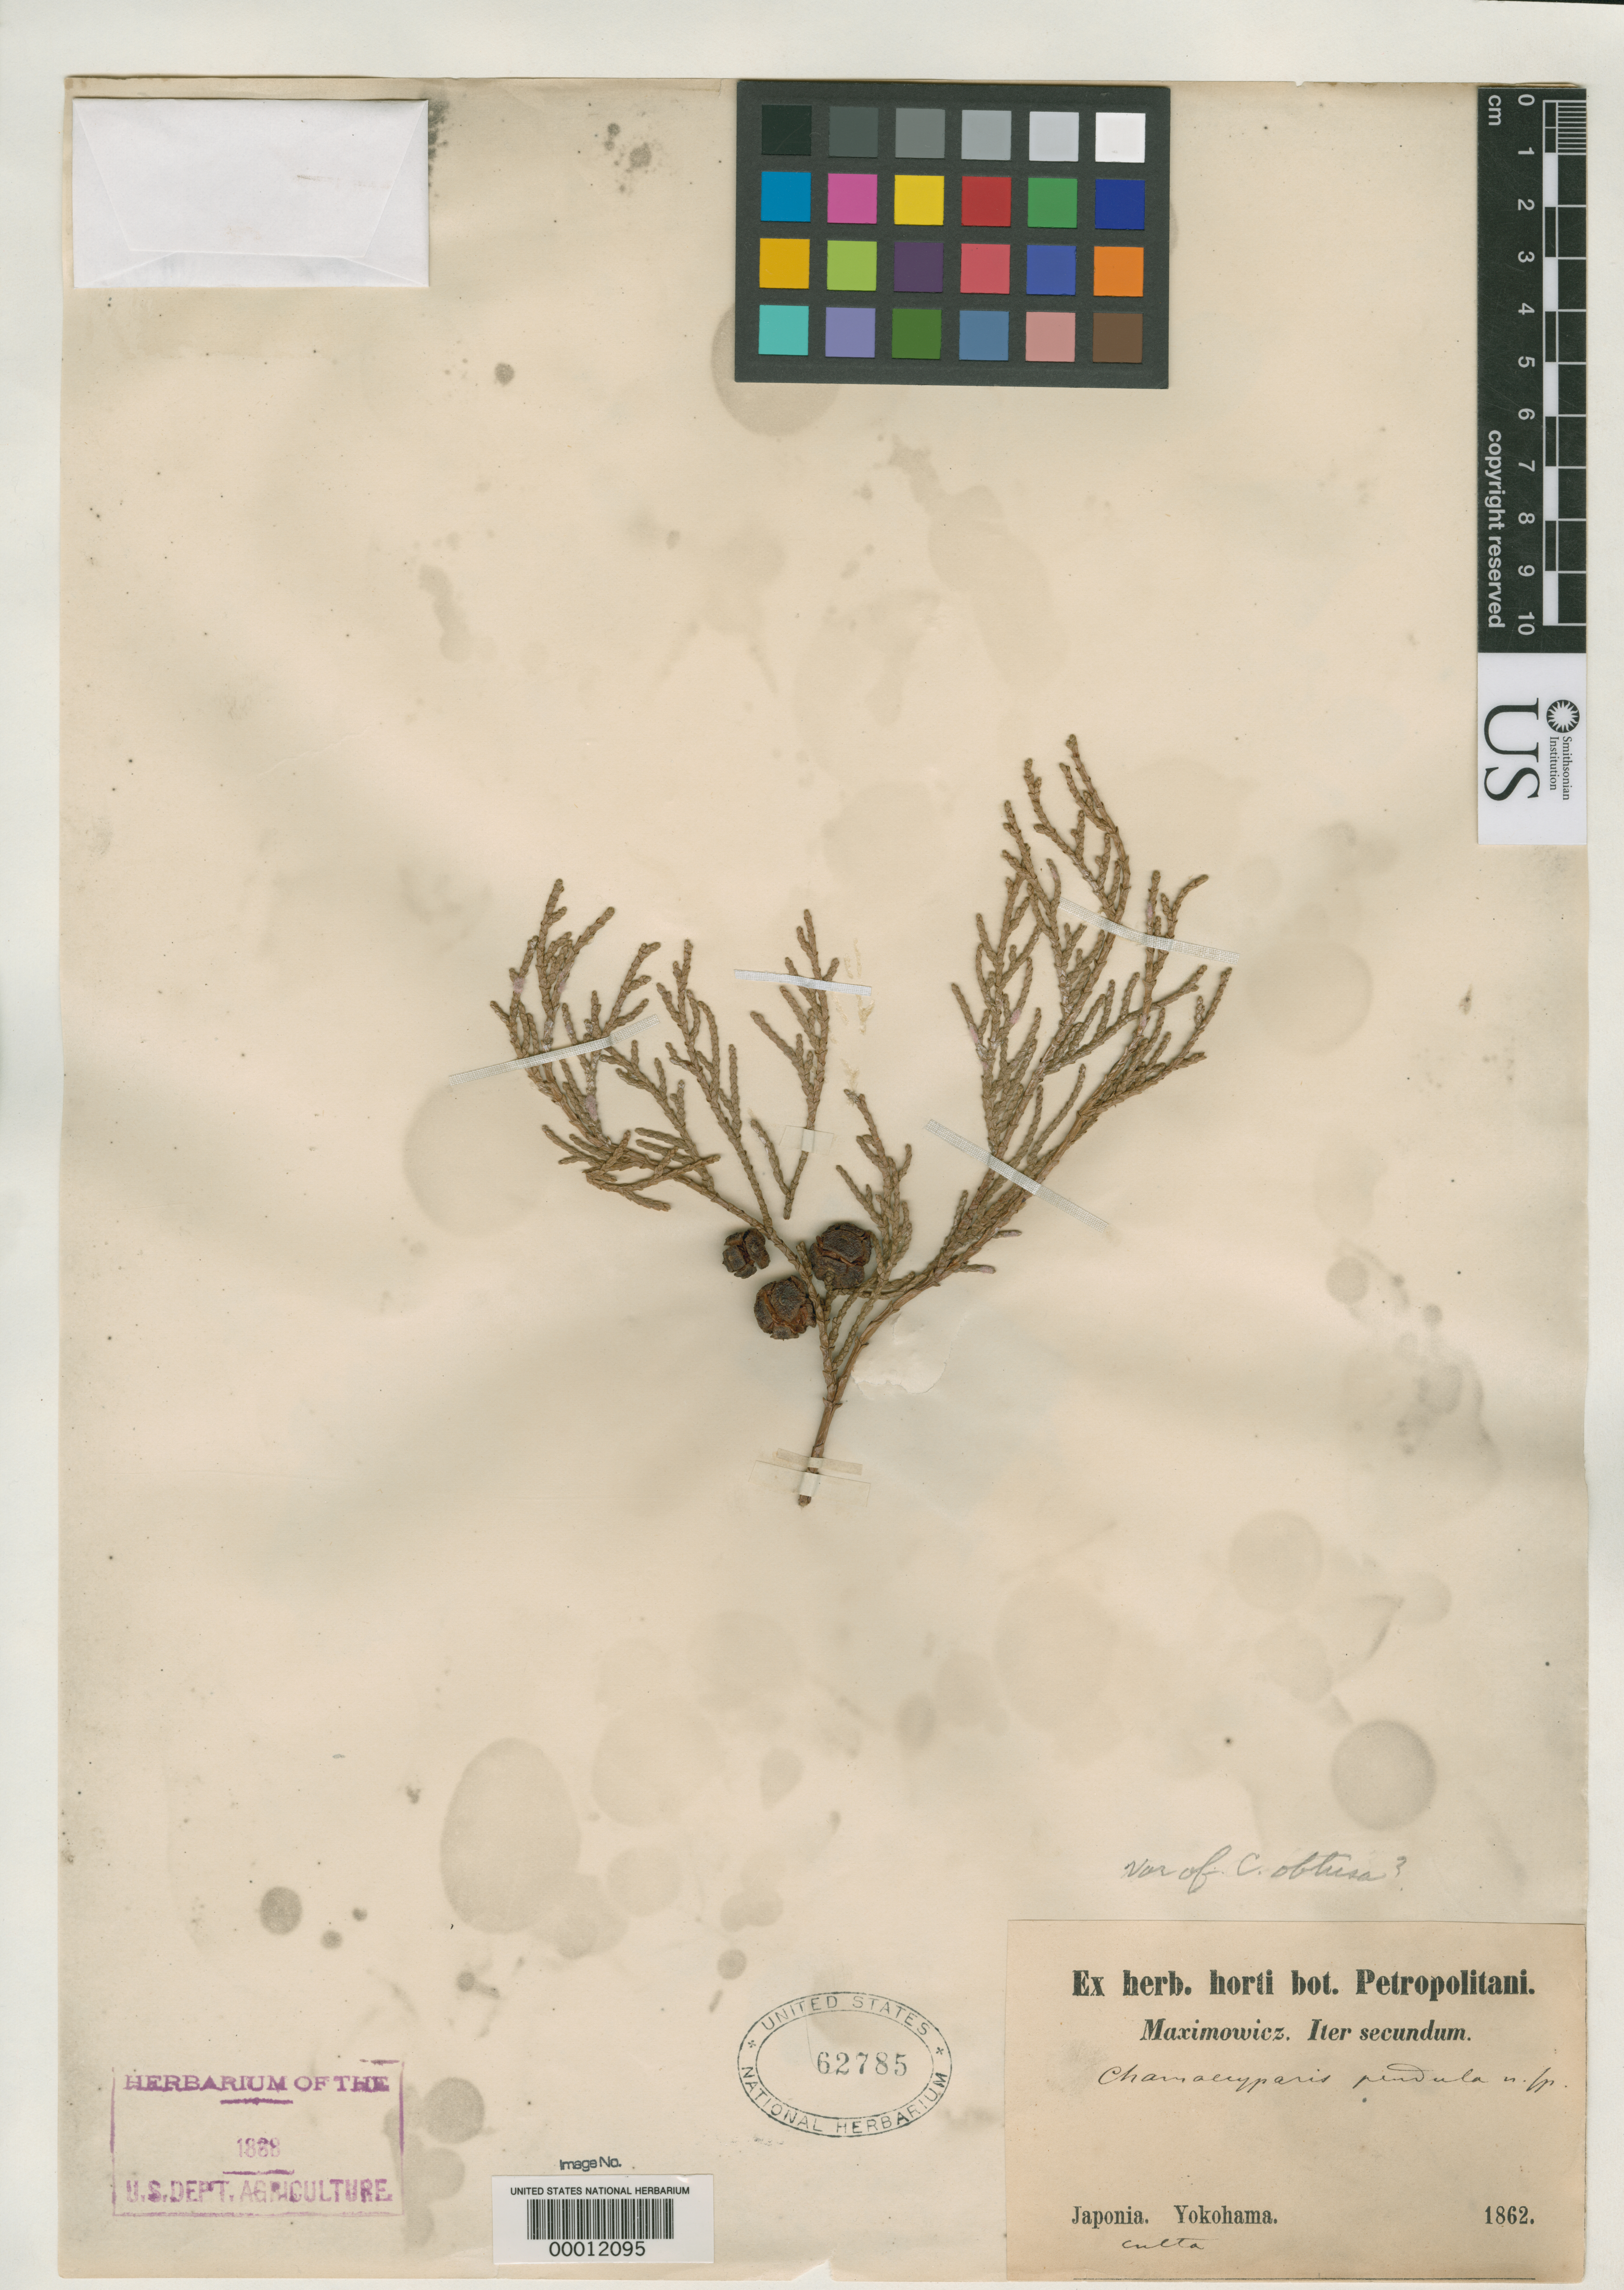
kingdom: Plantae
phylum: Tracheophyta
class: Pinopsida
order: Pinales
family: Cupressaceae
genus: Chamaecyparis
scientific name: Chamaecyparis pendula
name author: Maxim.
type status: Type Collection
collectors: C. J. Maximowicz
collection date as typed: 1862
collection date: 1862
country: Japan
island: Honshu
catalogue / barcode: US 62785